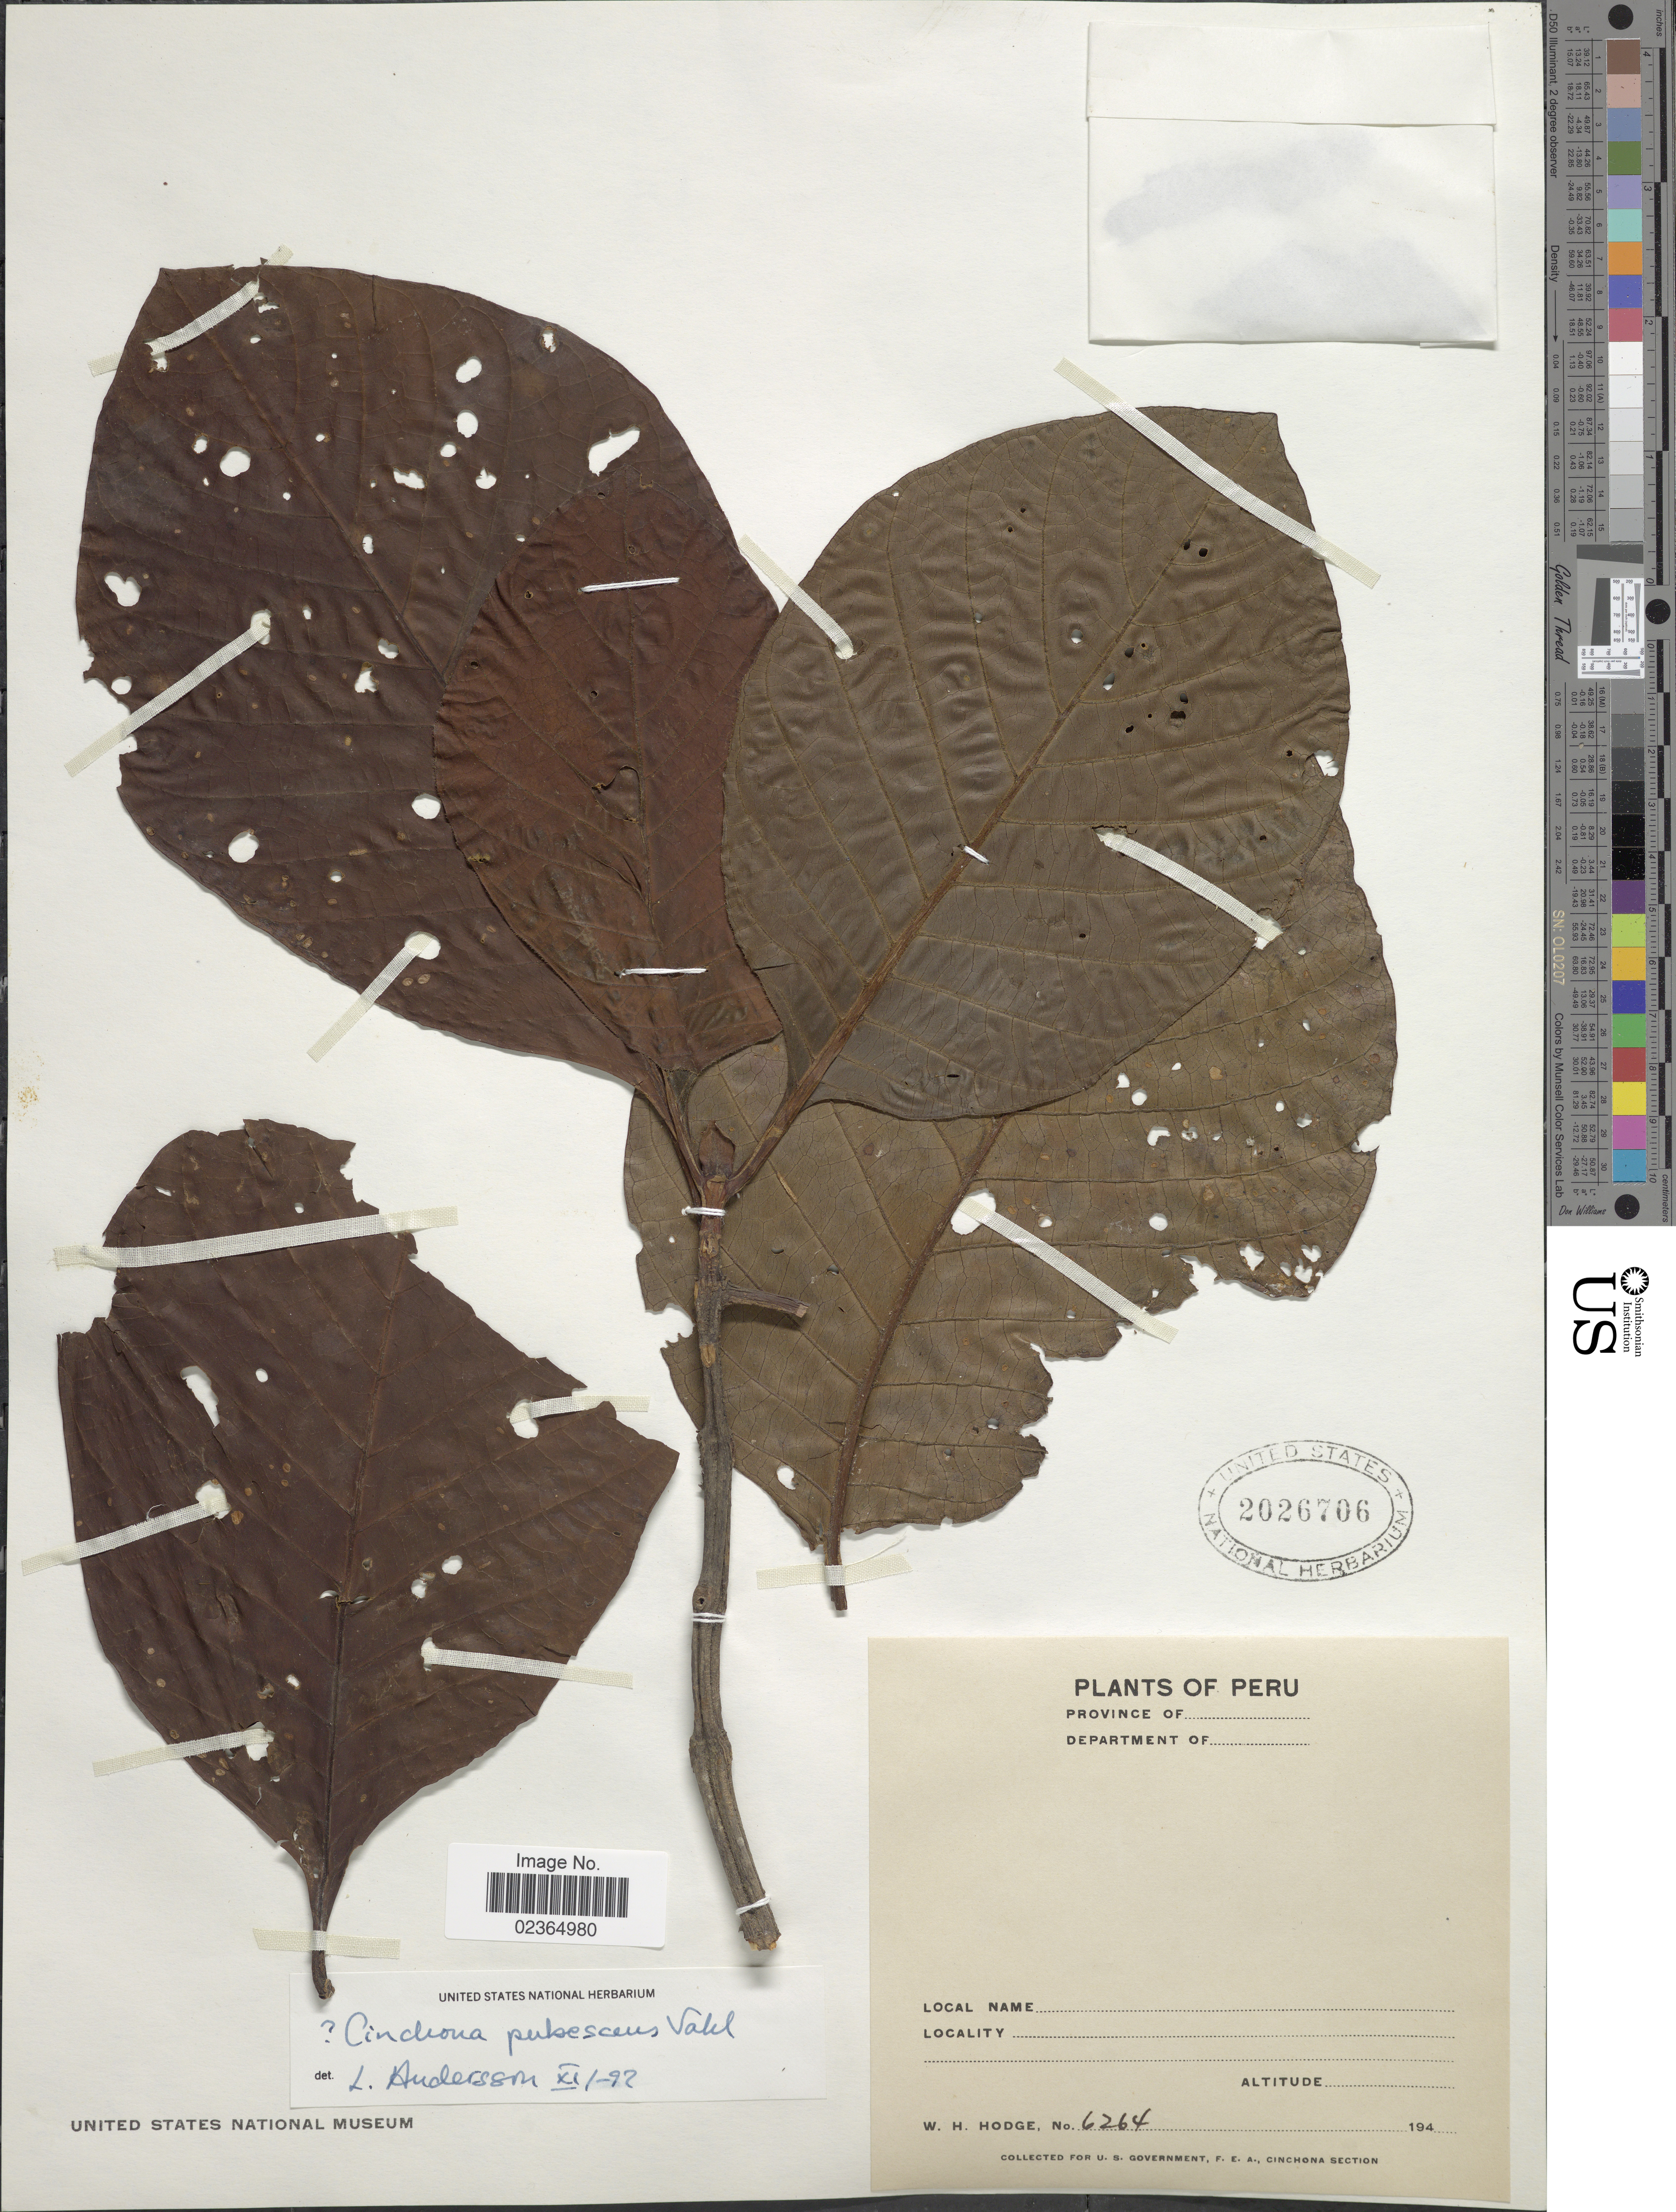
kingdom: Plantae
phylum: Tracheophyta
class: Magnoliopsida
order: Gentianales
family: Rubiaceae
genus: Cinchona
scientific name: Cinchona pubescens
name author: Vahl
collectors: W. Hodge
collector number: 6264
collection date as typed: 194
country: Peru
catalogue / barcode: US 2026706